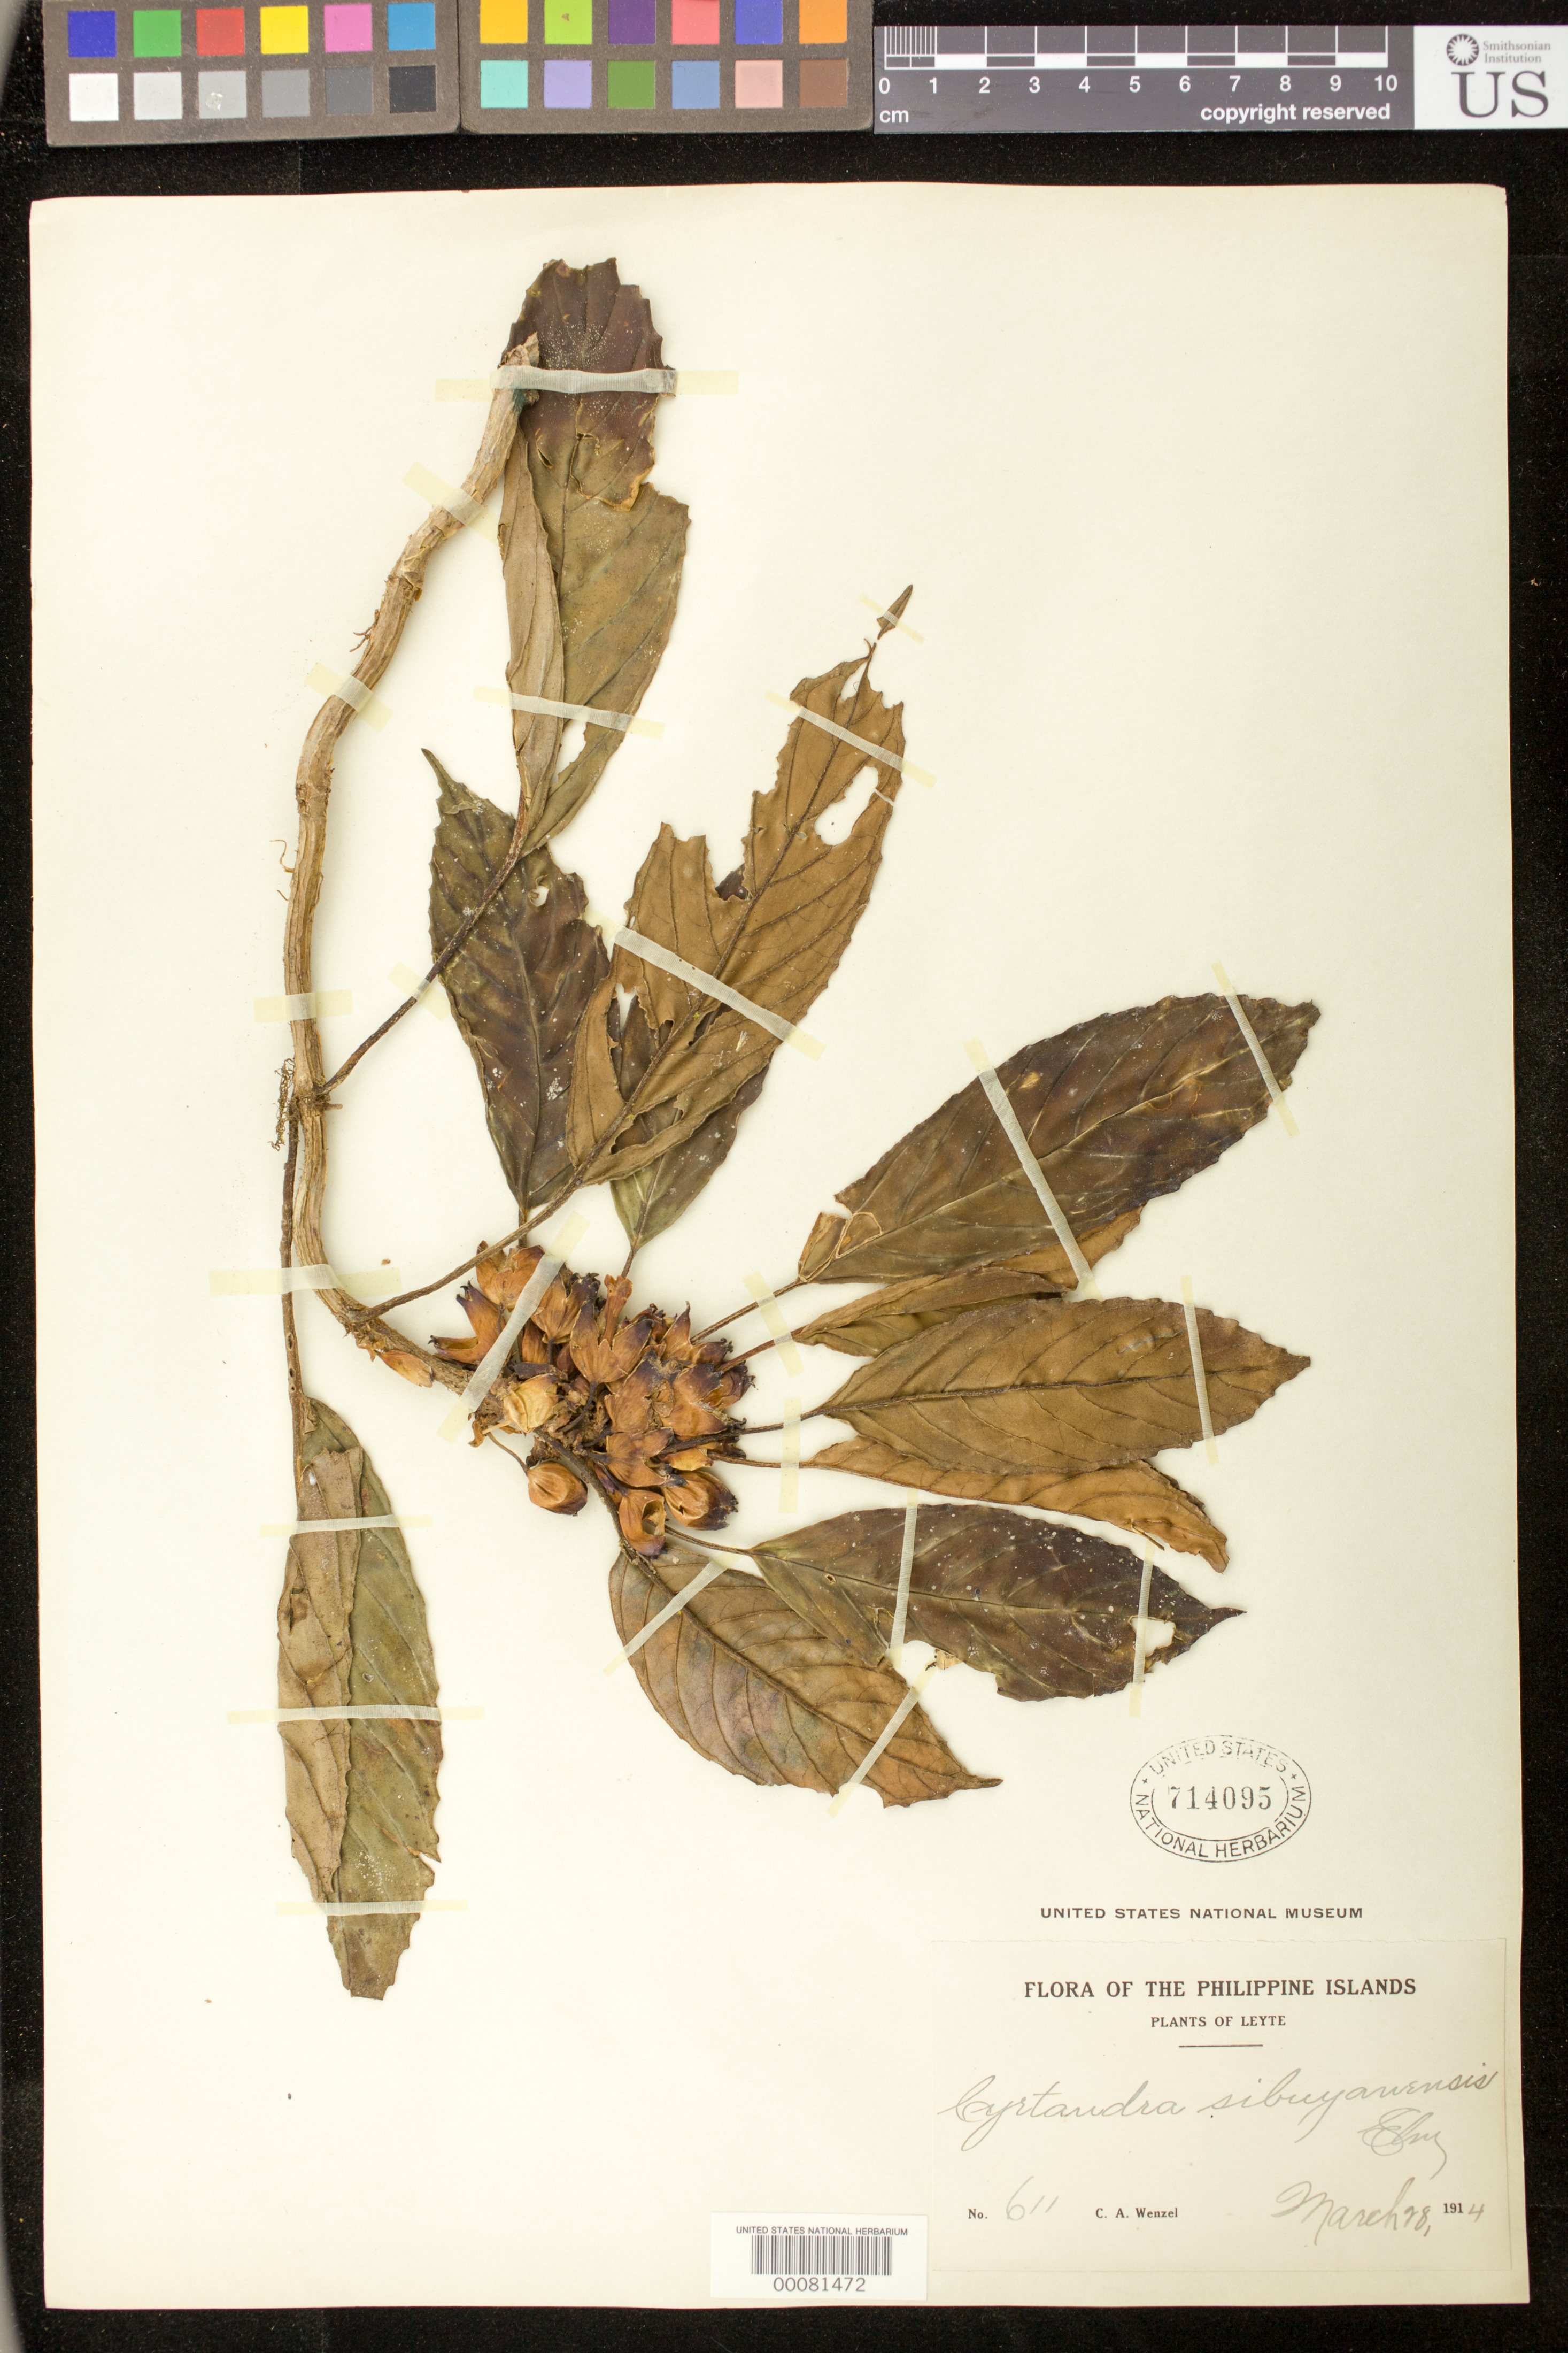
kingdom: Plantae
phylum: Tracheophyta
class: Magnoliopsida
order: Lamiales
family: Gesneriaceae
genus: Cyrtandra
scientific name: Cyrtandra sibuyanensis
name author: Elmer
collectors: C. Wenzel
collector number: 611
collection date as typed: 28 Mar 1914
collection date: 1914-03-28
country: Philippines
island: Leyte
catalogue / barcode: US 714095